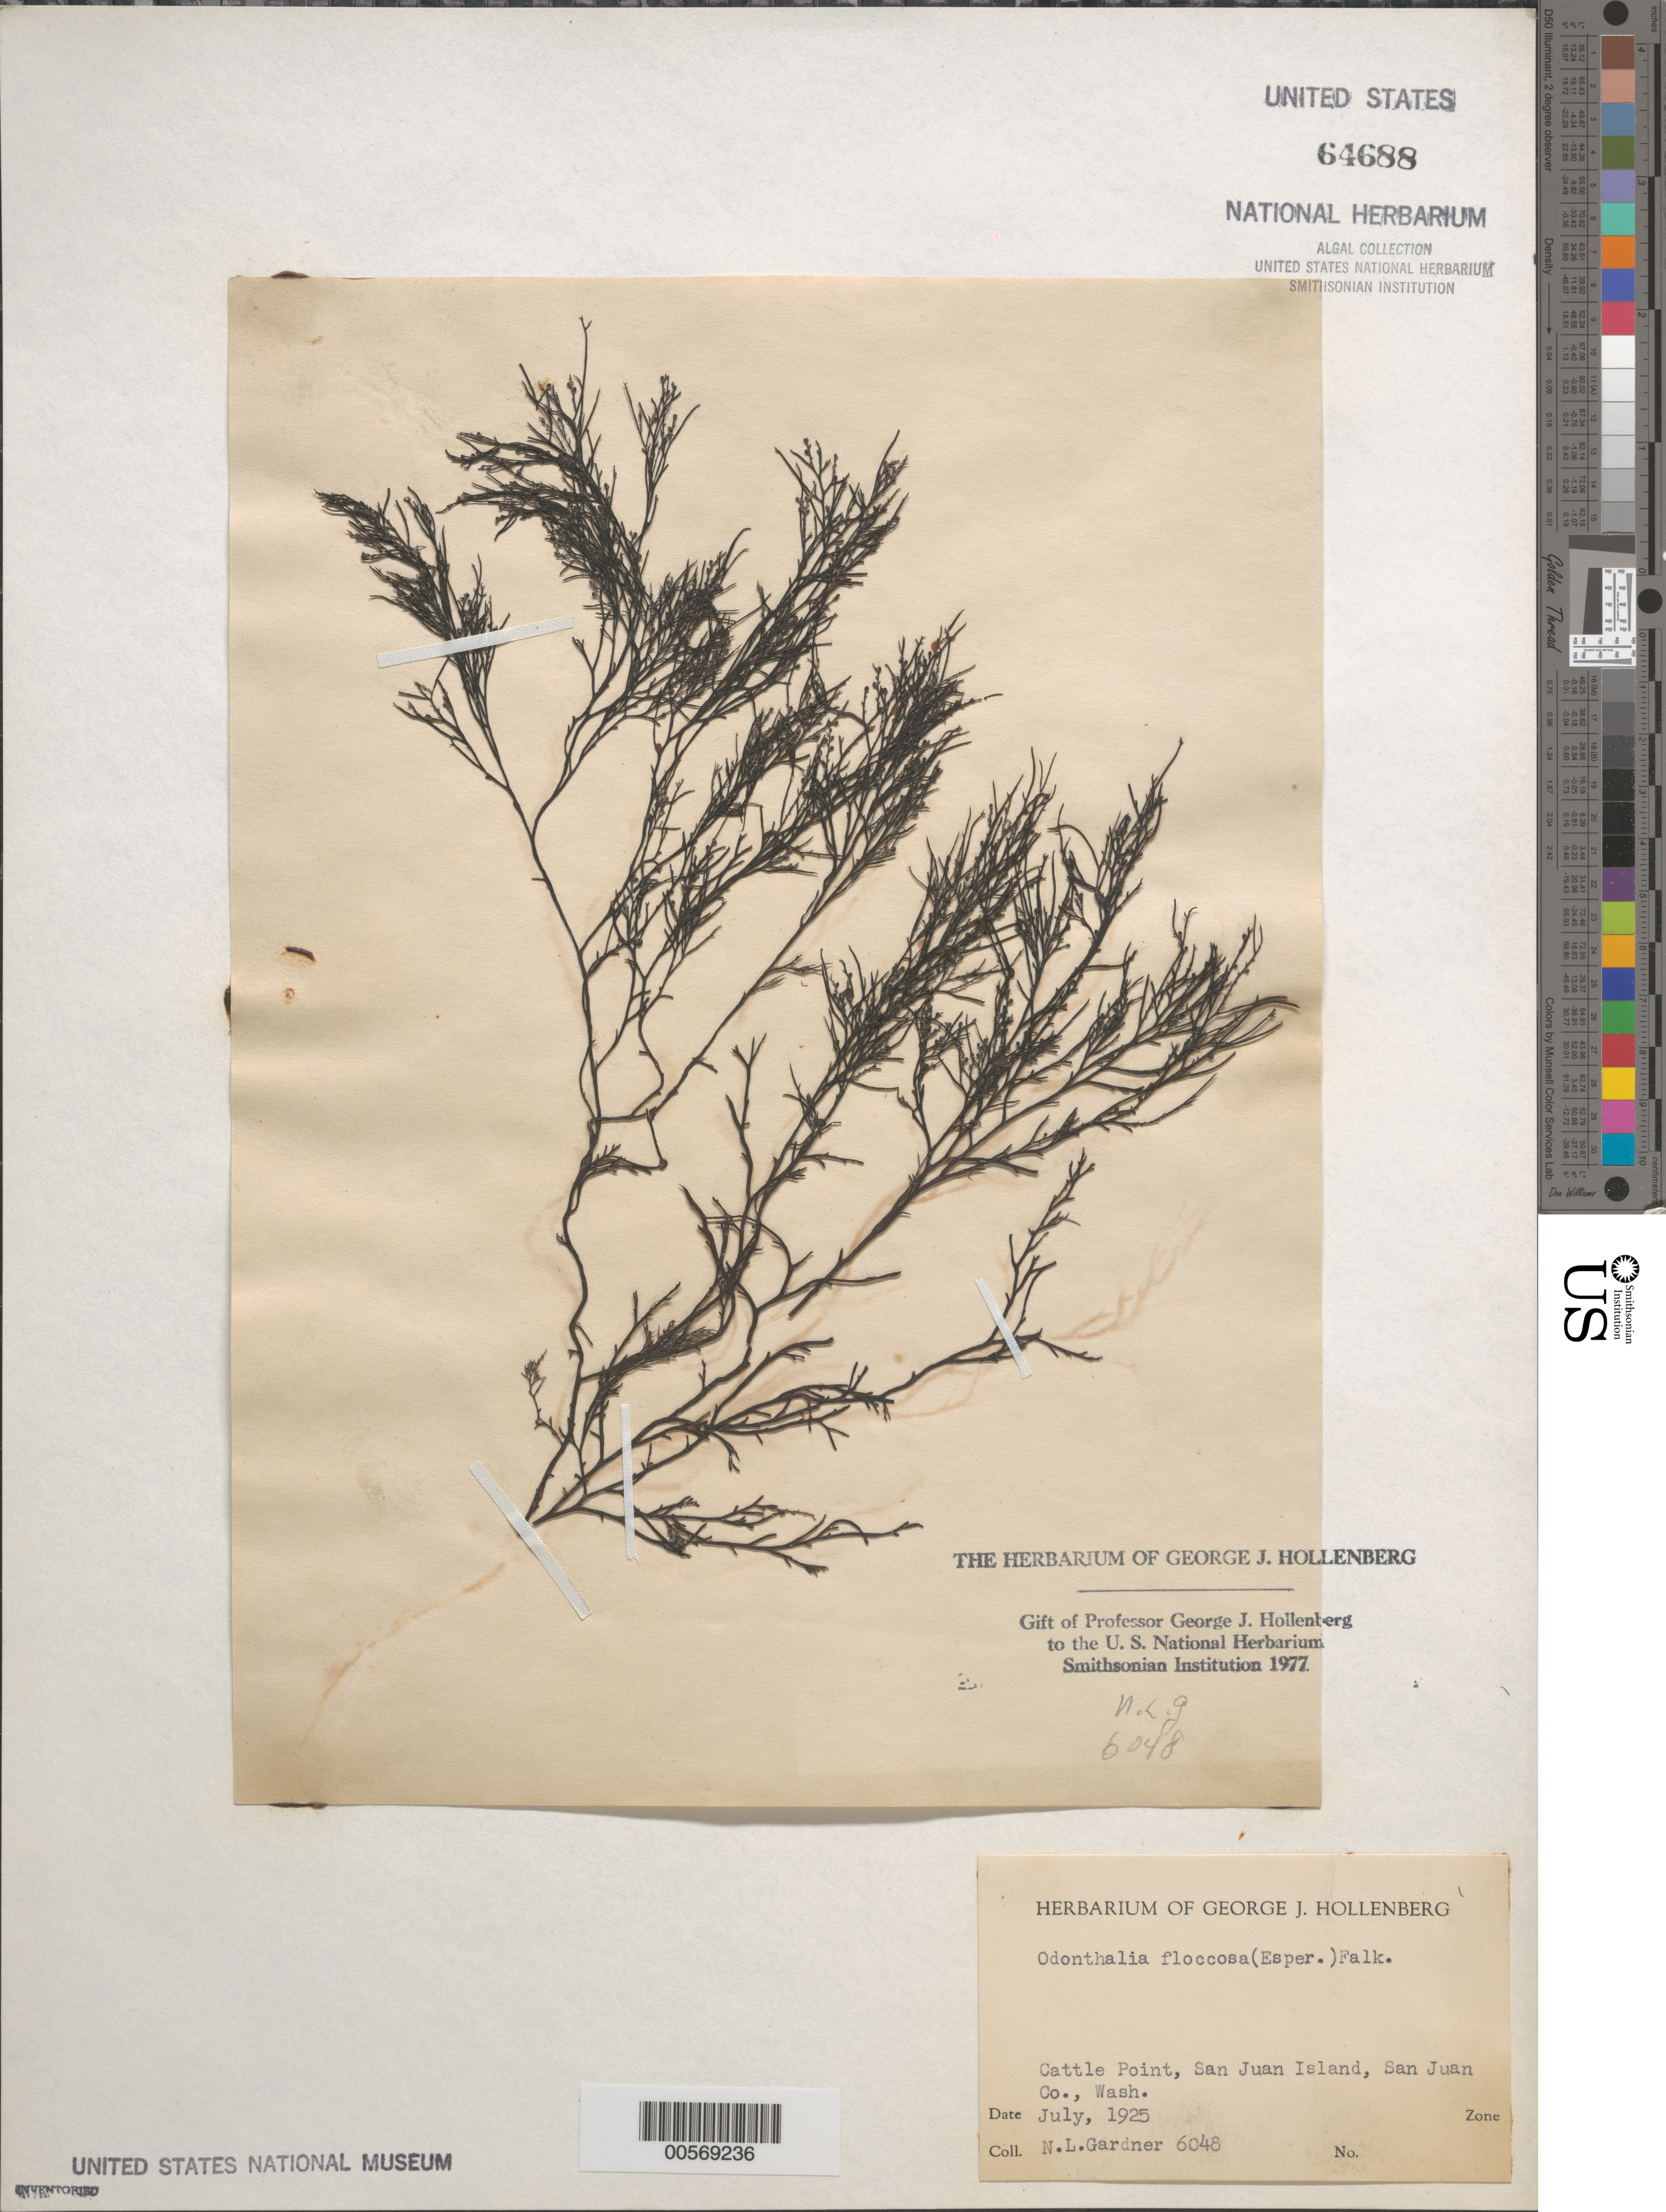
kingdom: Plantae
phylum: Rhodophyta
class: Florideophyceae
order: Ceramiales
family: Rhodomelaceae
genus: Odonthalia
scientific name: Odonthalia floccosa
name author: (Esper) Falkenb.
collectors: N. Gardner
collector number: NLG 6048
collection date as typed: Jul 1925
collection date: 1925-07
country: United States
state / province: Washington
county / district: San Juan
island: San Juan Island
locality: Cattle Point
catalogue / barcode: US 64688